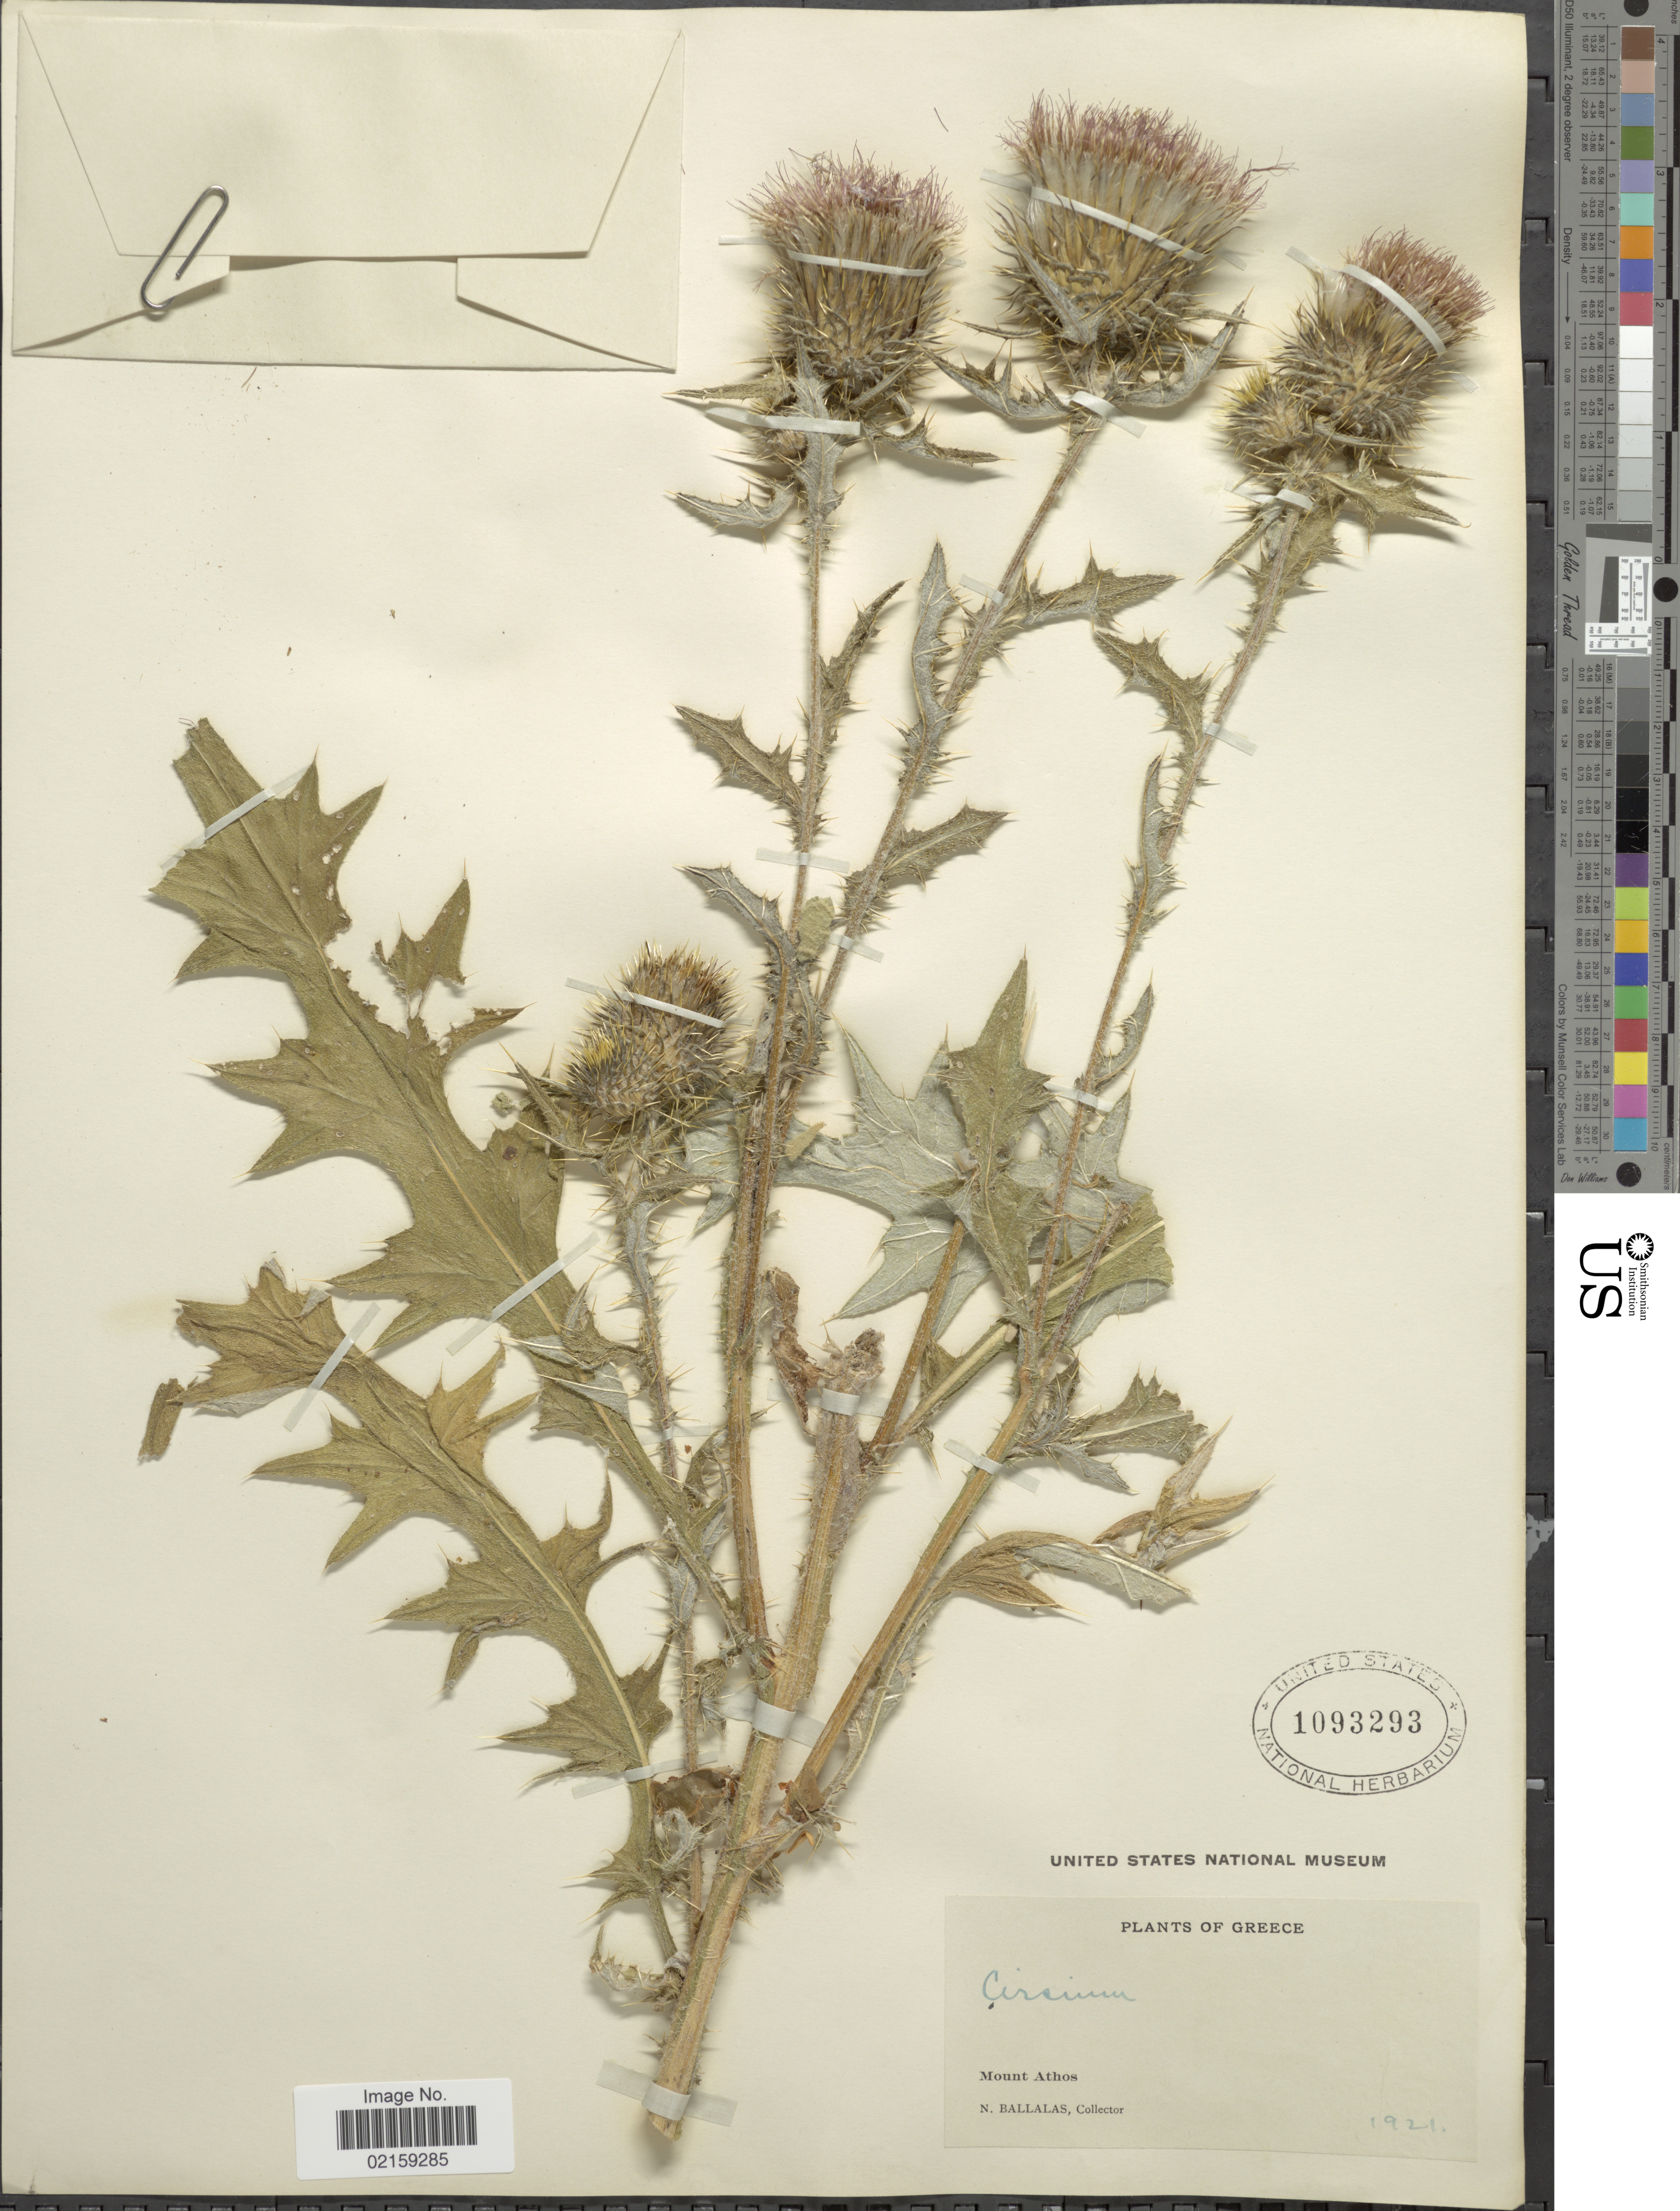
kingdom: Plantae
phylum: Tracheophyta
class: Magnoliopsida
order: Asterales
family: Asteraceae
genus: Cirsium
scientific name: Cirsium sp.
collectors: N. Ballalas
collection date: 1921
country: Greece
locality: Mount Athos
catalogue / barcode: US 1093293